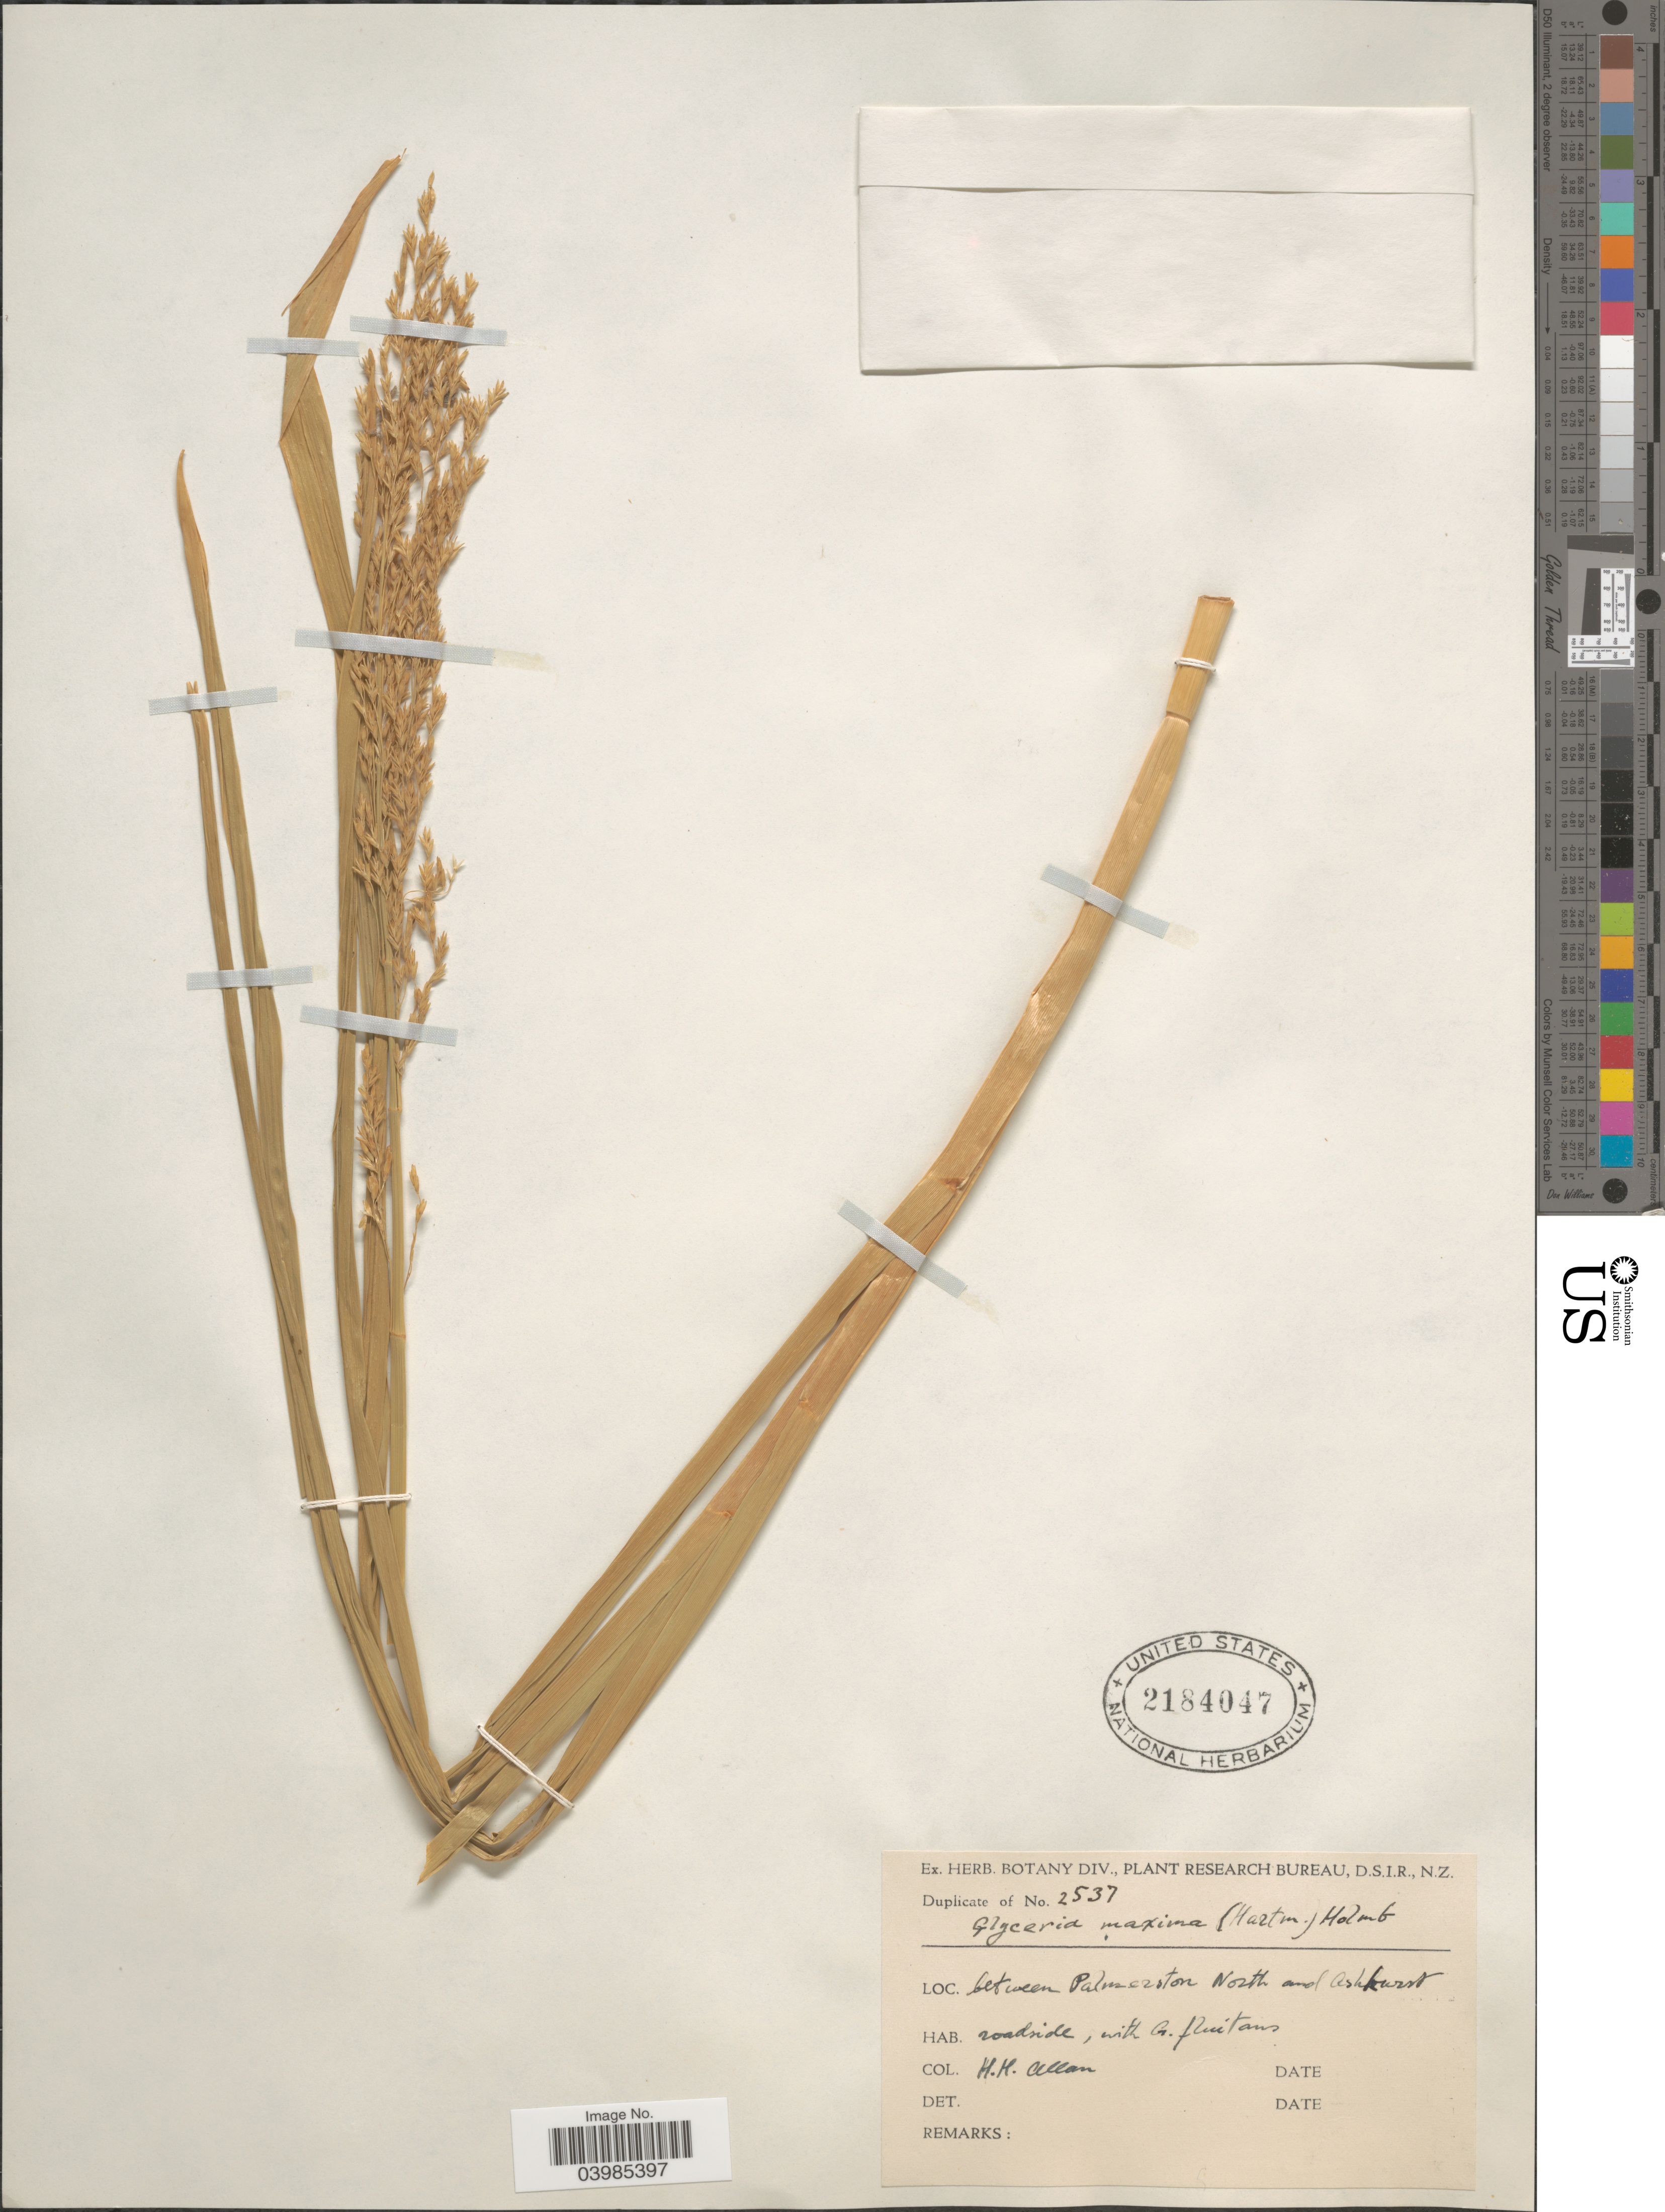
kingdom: Plantae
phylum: Tracheophyta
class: Liliopsida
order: Poales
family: Poaceae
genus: Glyceria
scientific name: Glyceria maxima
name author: (Hartm.) Holmb.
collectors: H. Allan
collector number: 2537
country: New Zealand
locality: Between Palmerston North and Ashhurst.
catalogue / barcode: US 2184047